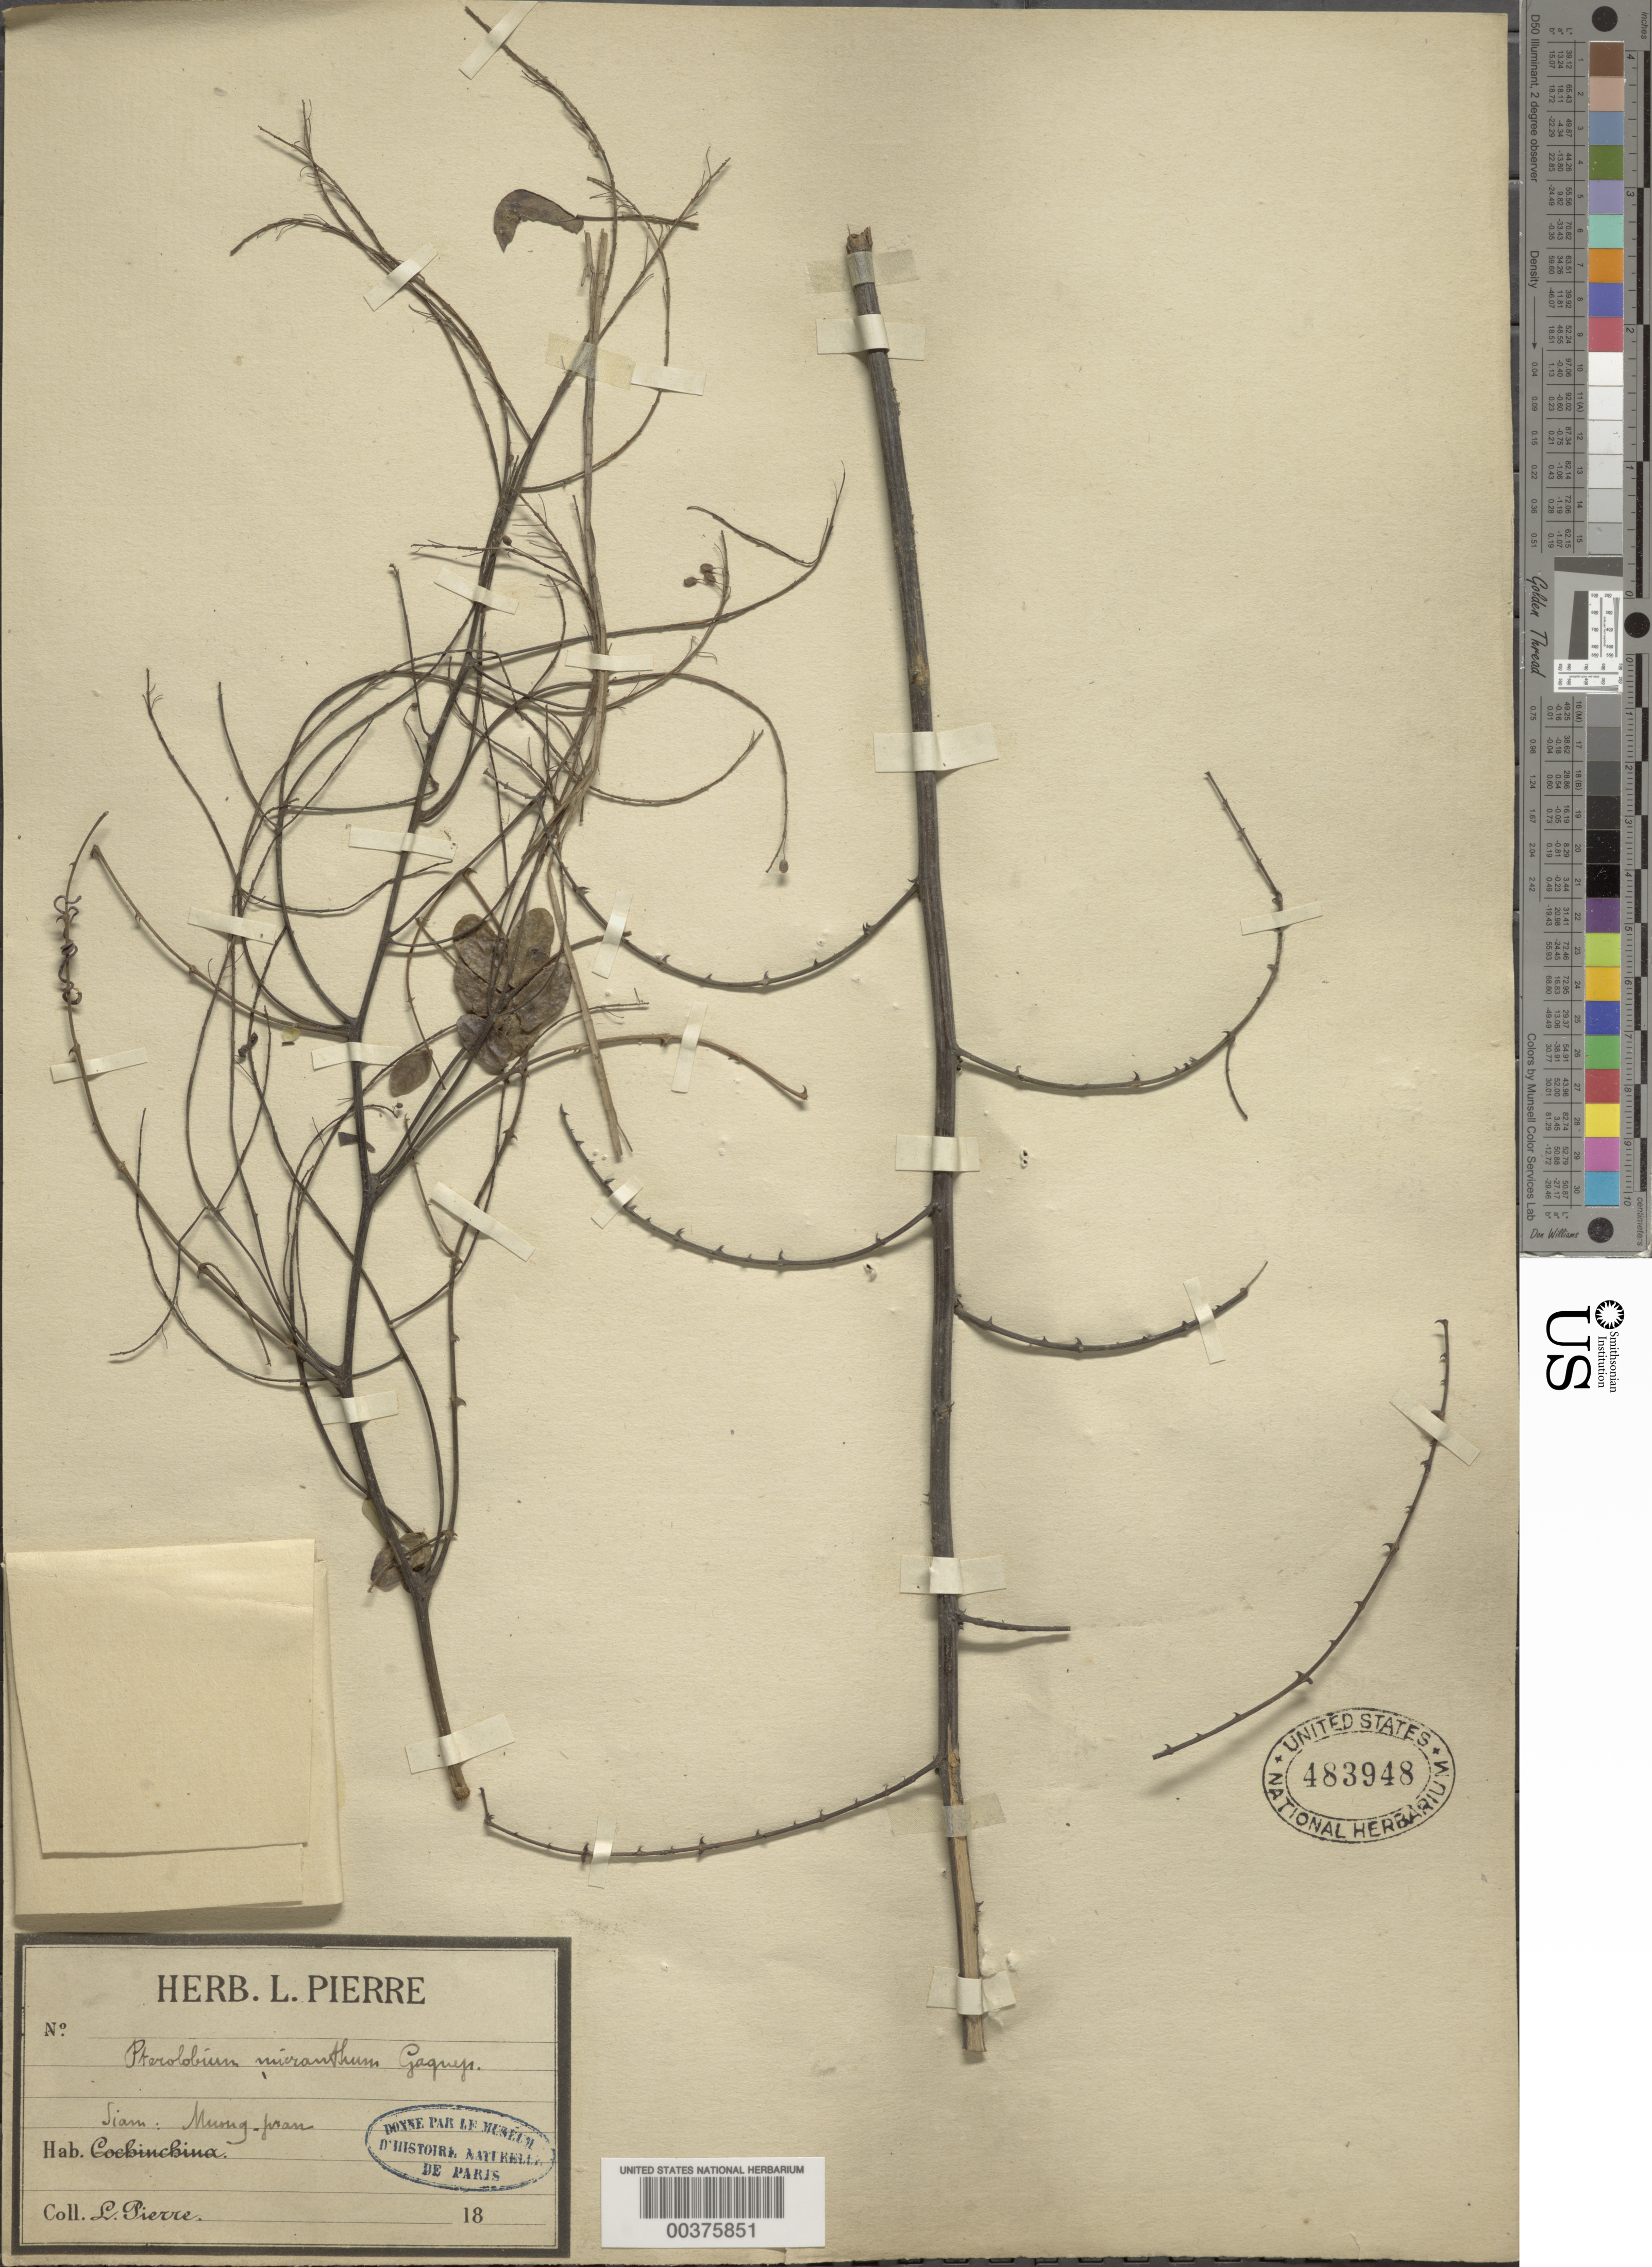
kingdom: Plantae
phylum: Tracheophyta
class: Magnoliopsida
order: Fabales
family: Fabaceae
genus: Pterolobium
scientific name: Pterolobium micranthum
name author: Gagnep.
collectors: J. Pierre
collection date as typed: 18--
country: Thailand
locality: Muong-pran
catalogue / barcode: US 483948